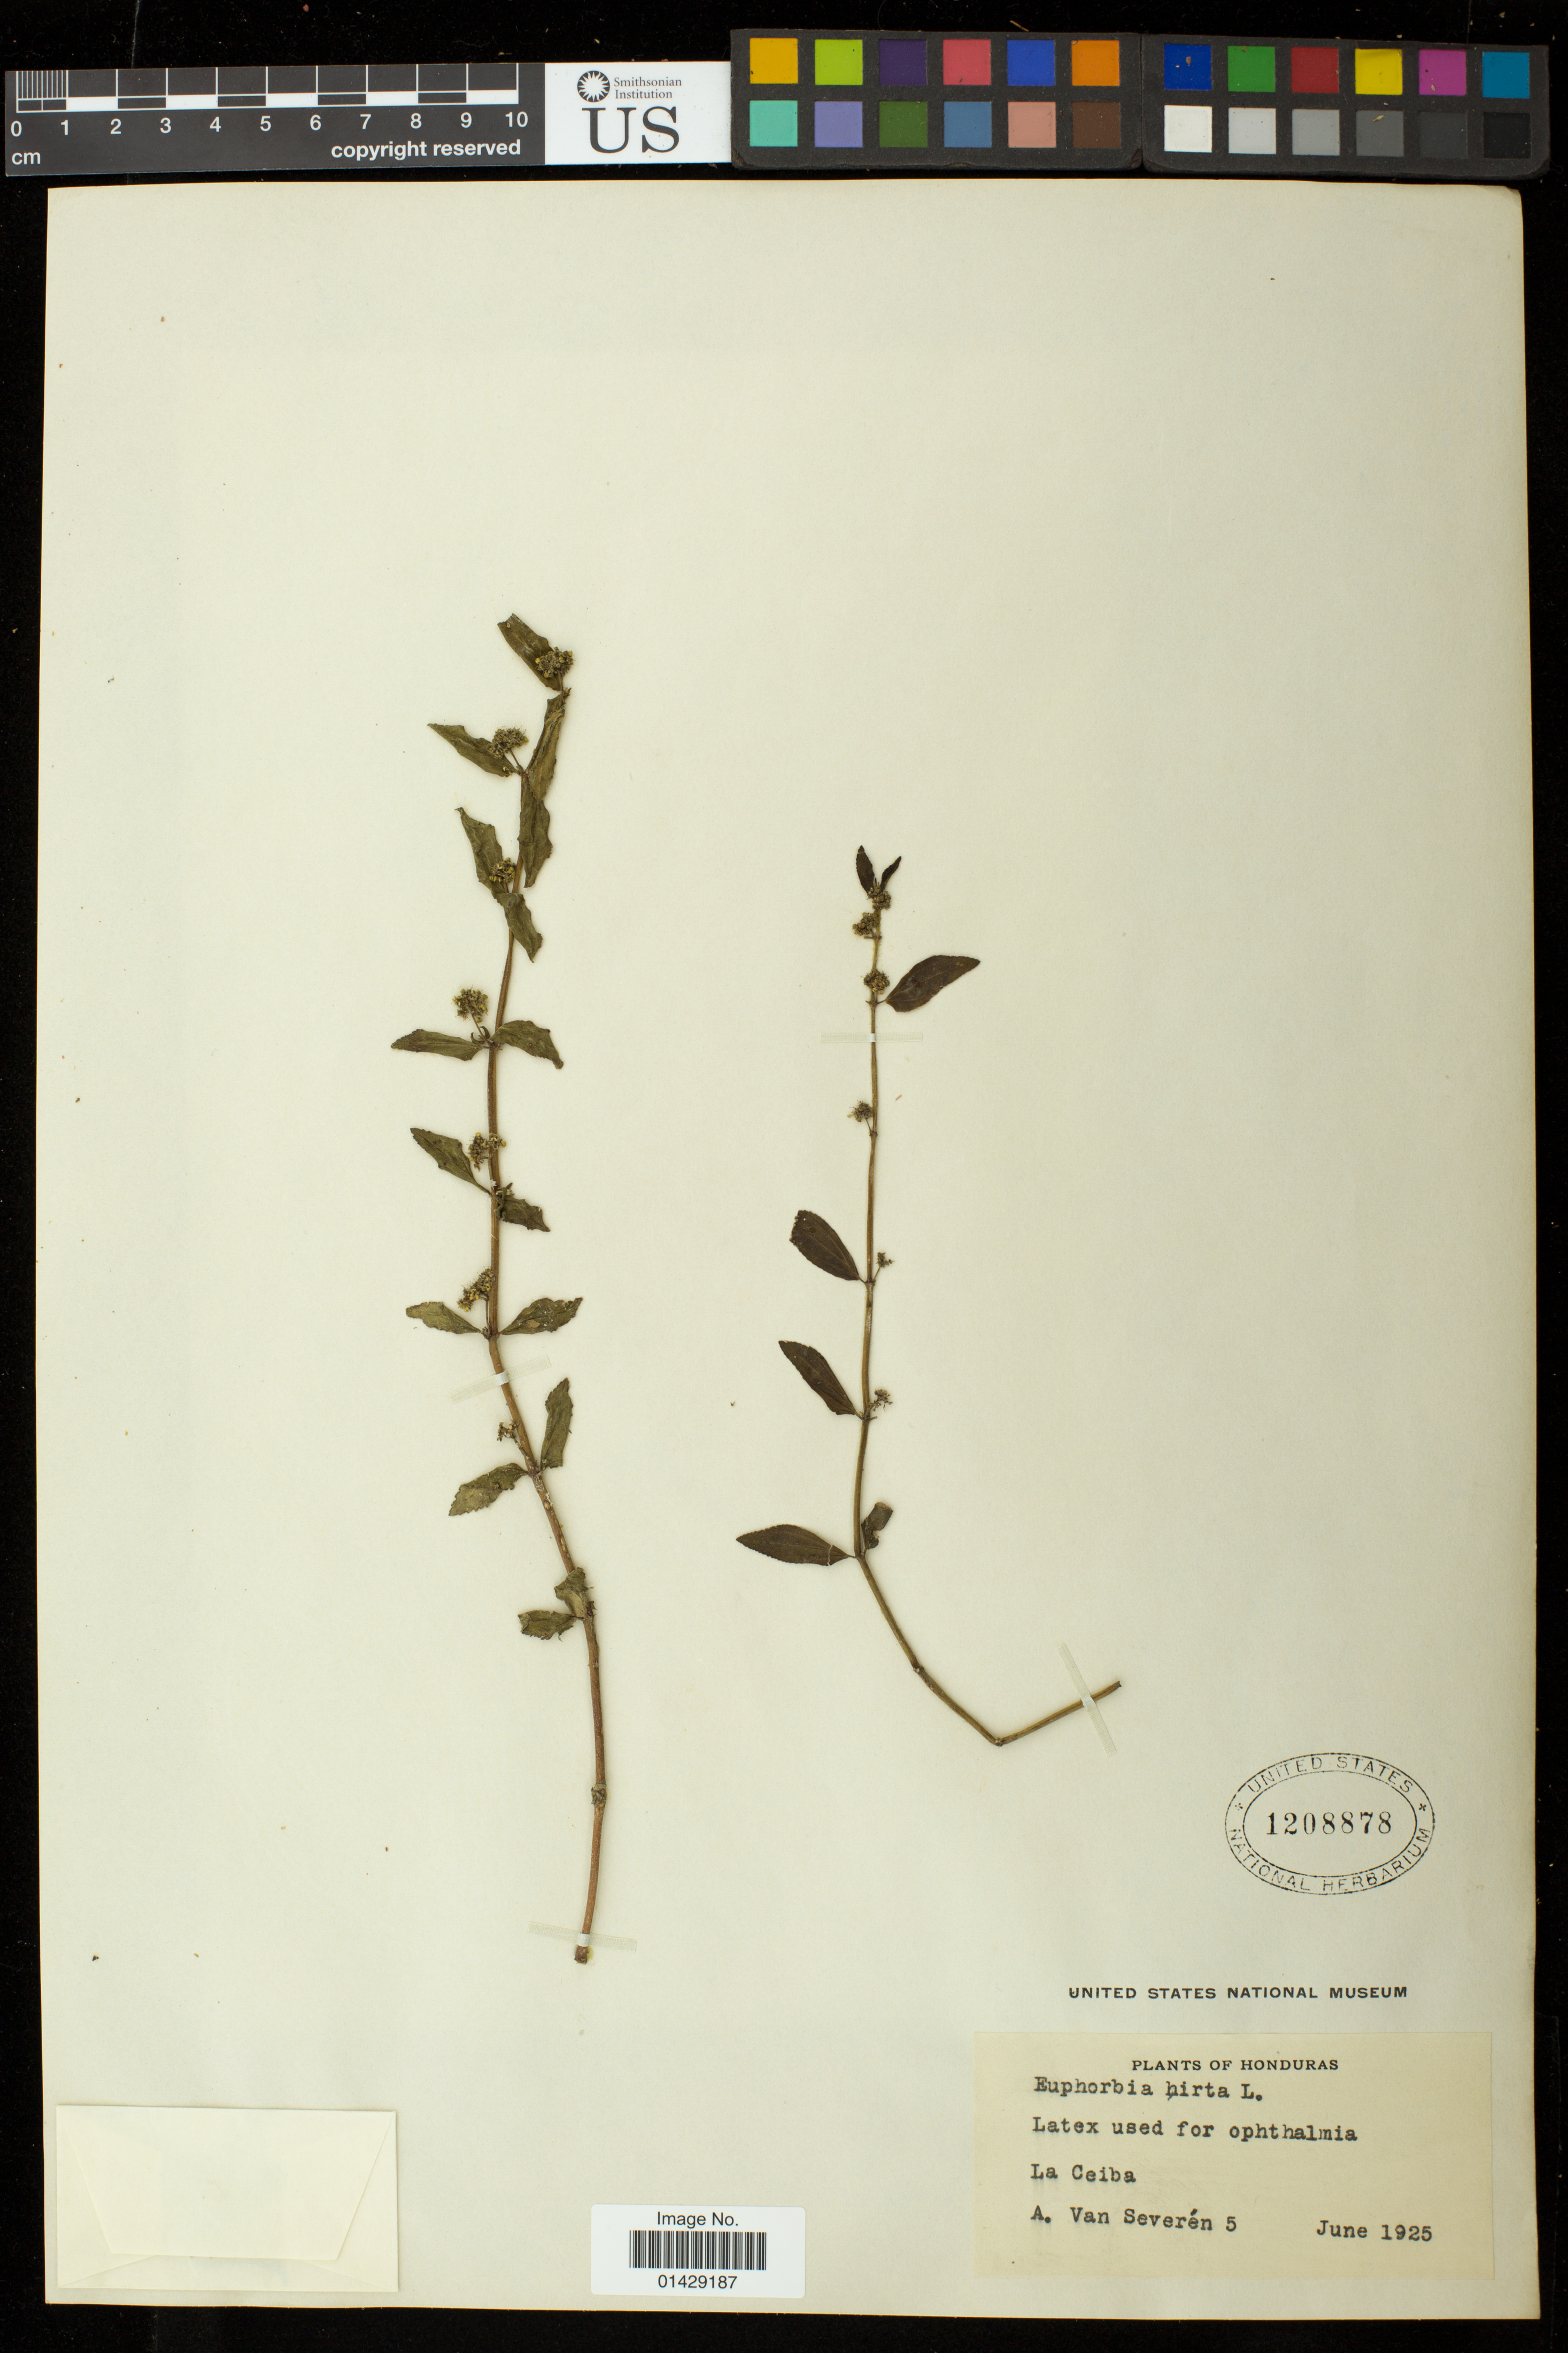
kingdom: Plantae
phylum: Tracheophyta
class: Magnoliopsida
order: Malpighiales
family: Euphorbiaceae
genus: Euphorbia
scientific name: Euphorbia hirta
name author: L.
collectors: A. Van Severen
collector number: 5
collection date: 1925-06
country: Honduras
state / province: Atlántida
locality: La Ceiba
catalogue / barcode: US 1208878